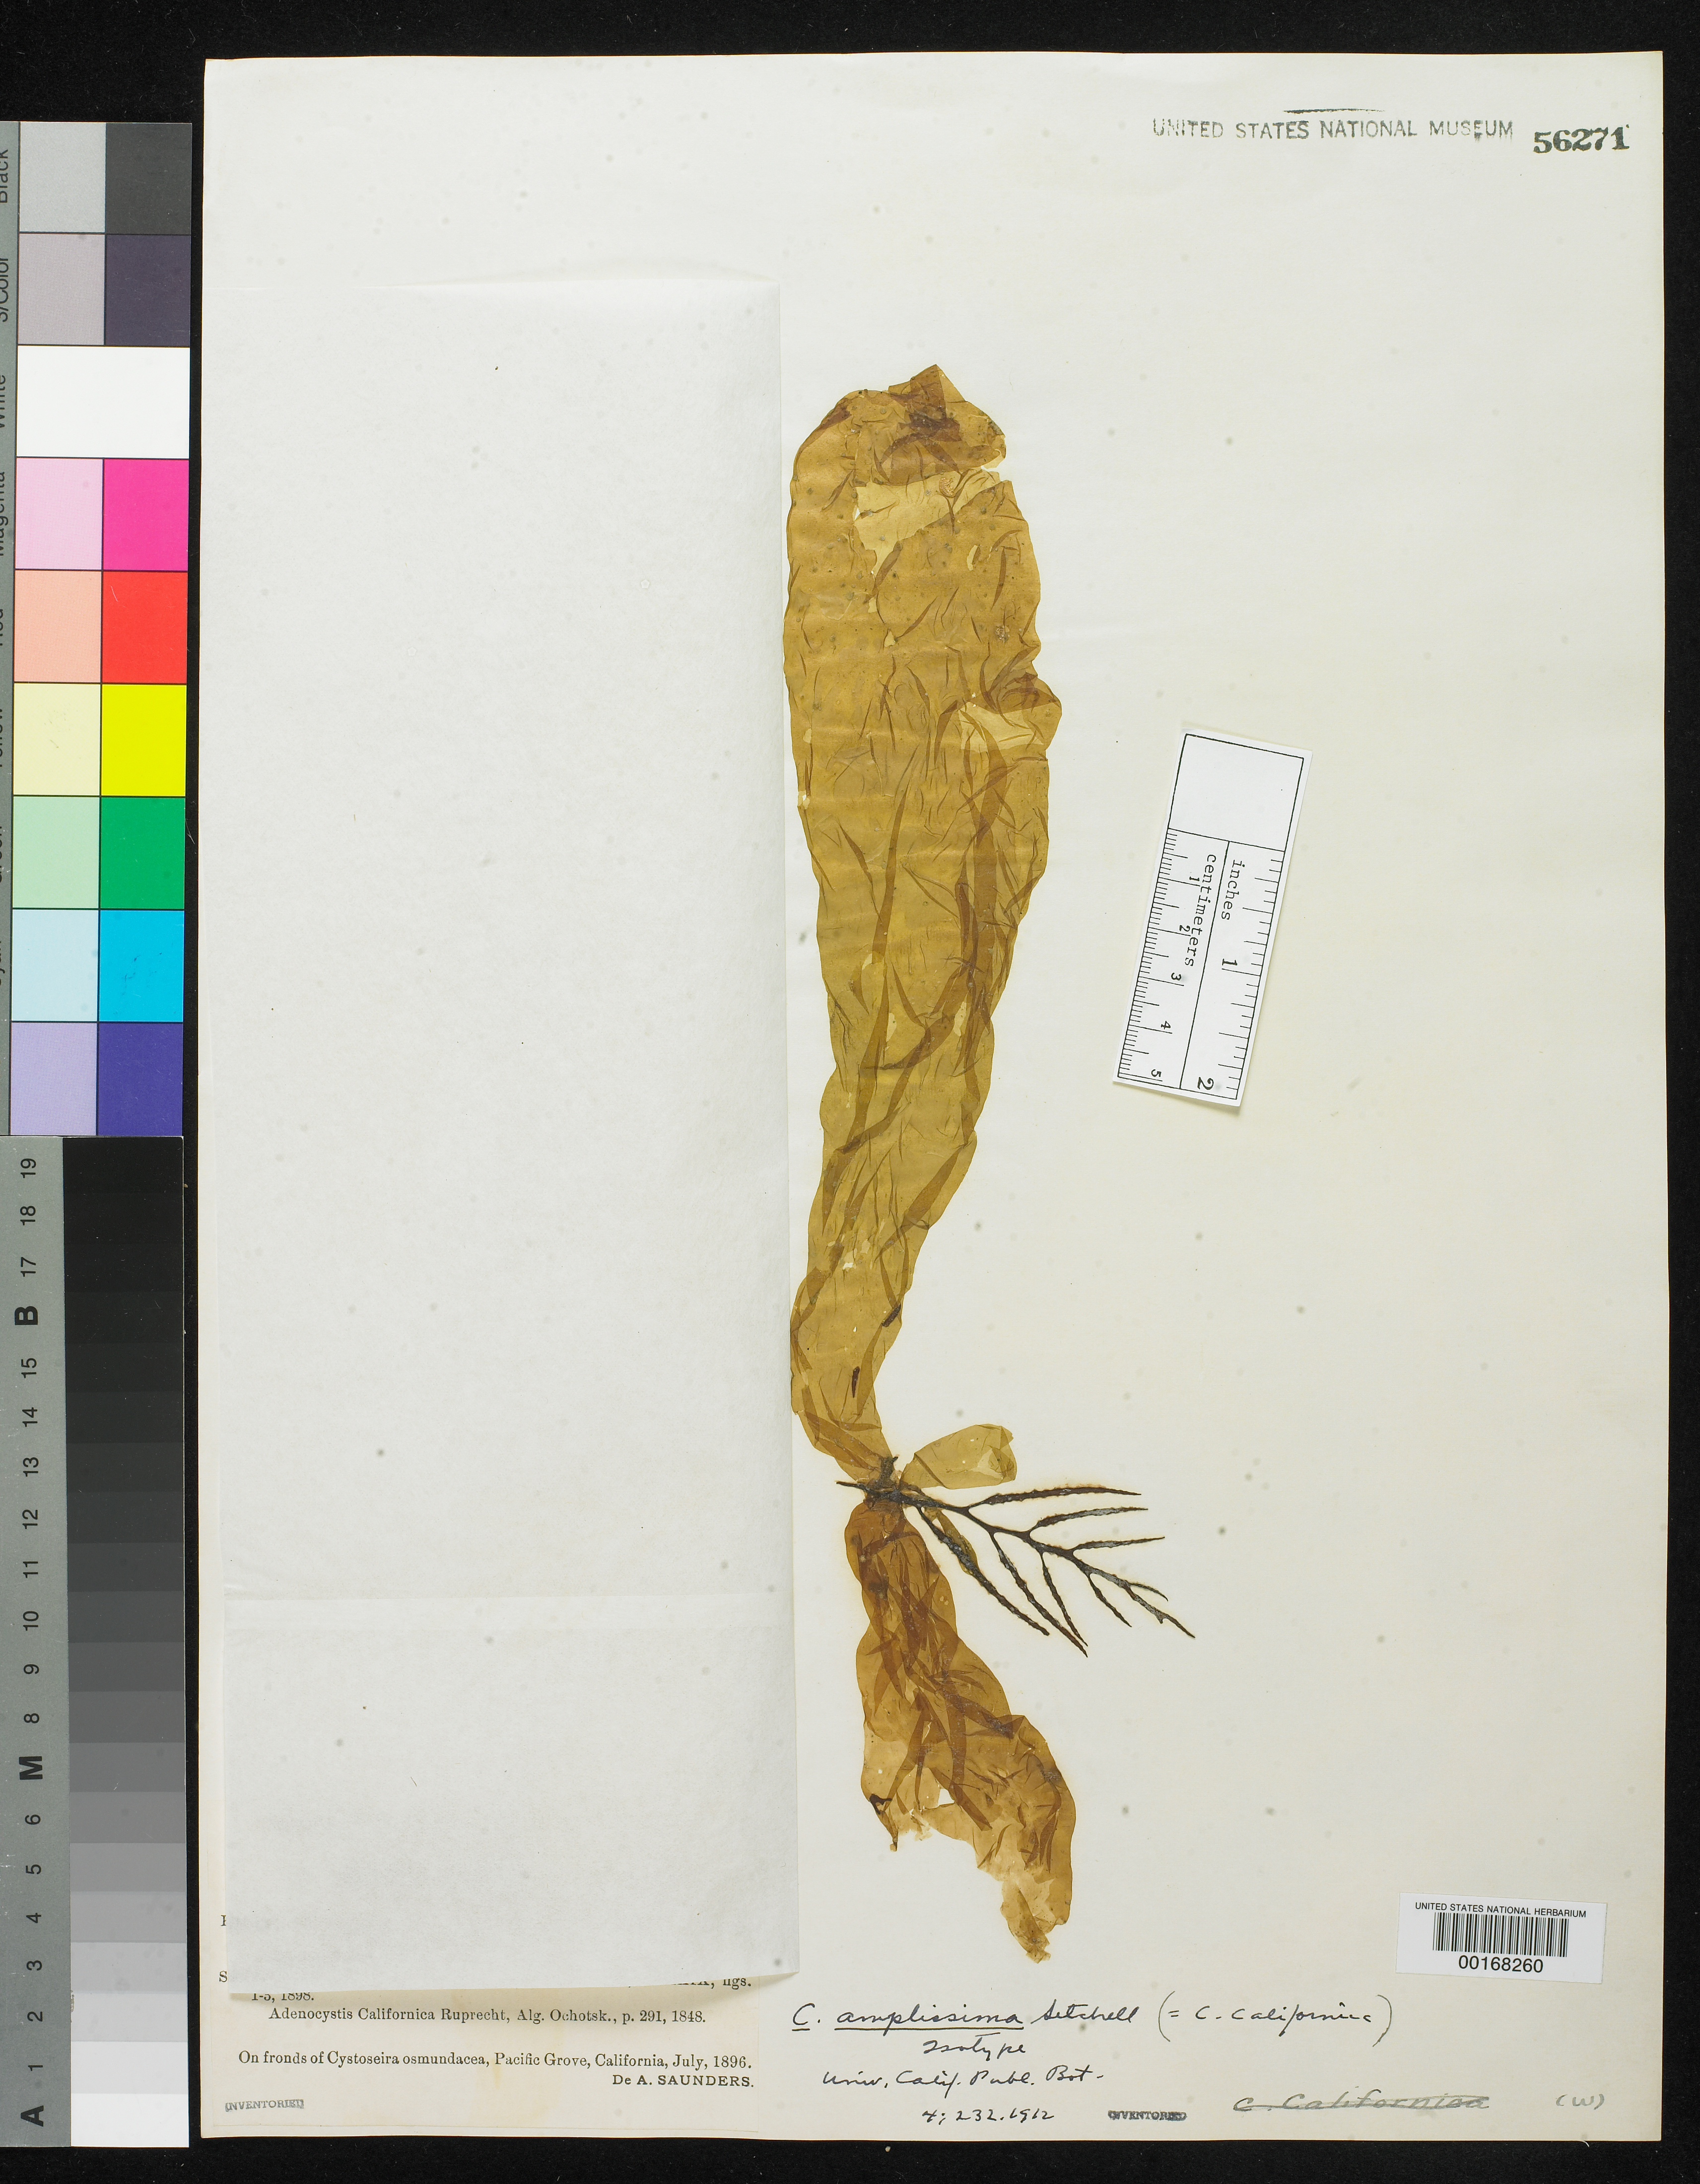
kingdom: Chromista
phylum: Ochrophyta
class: Phaeophyceae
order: Ectocarpales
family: Chordariaceae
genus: Coilodesme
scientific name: Coilodesme amplissima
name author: Setch.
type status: Isotype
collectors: D. Saunders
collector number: PB-A I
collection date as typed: Jul 1896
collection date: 1896-07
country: United States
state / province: California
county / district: Monterey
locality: Pacific Grove.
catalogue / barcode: US 56271